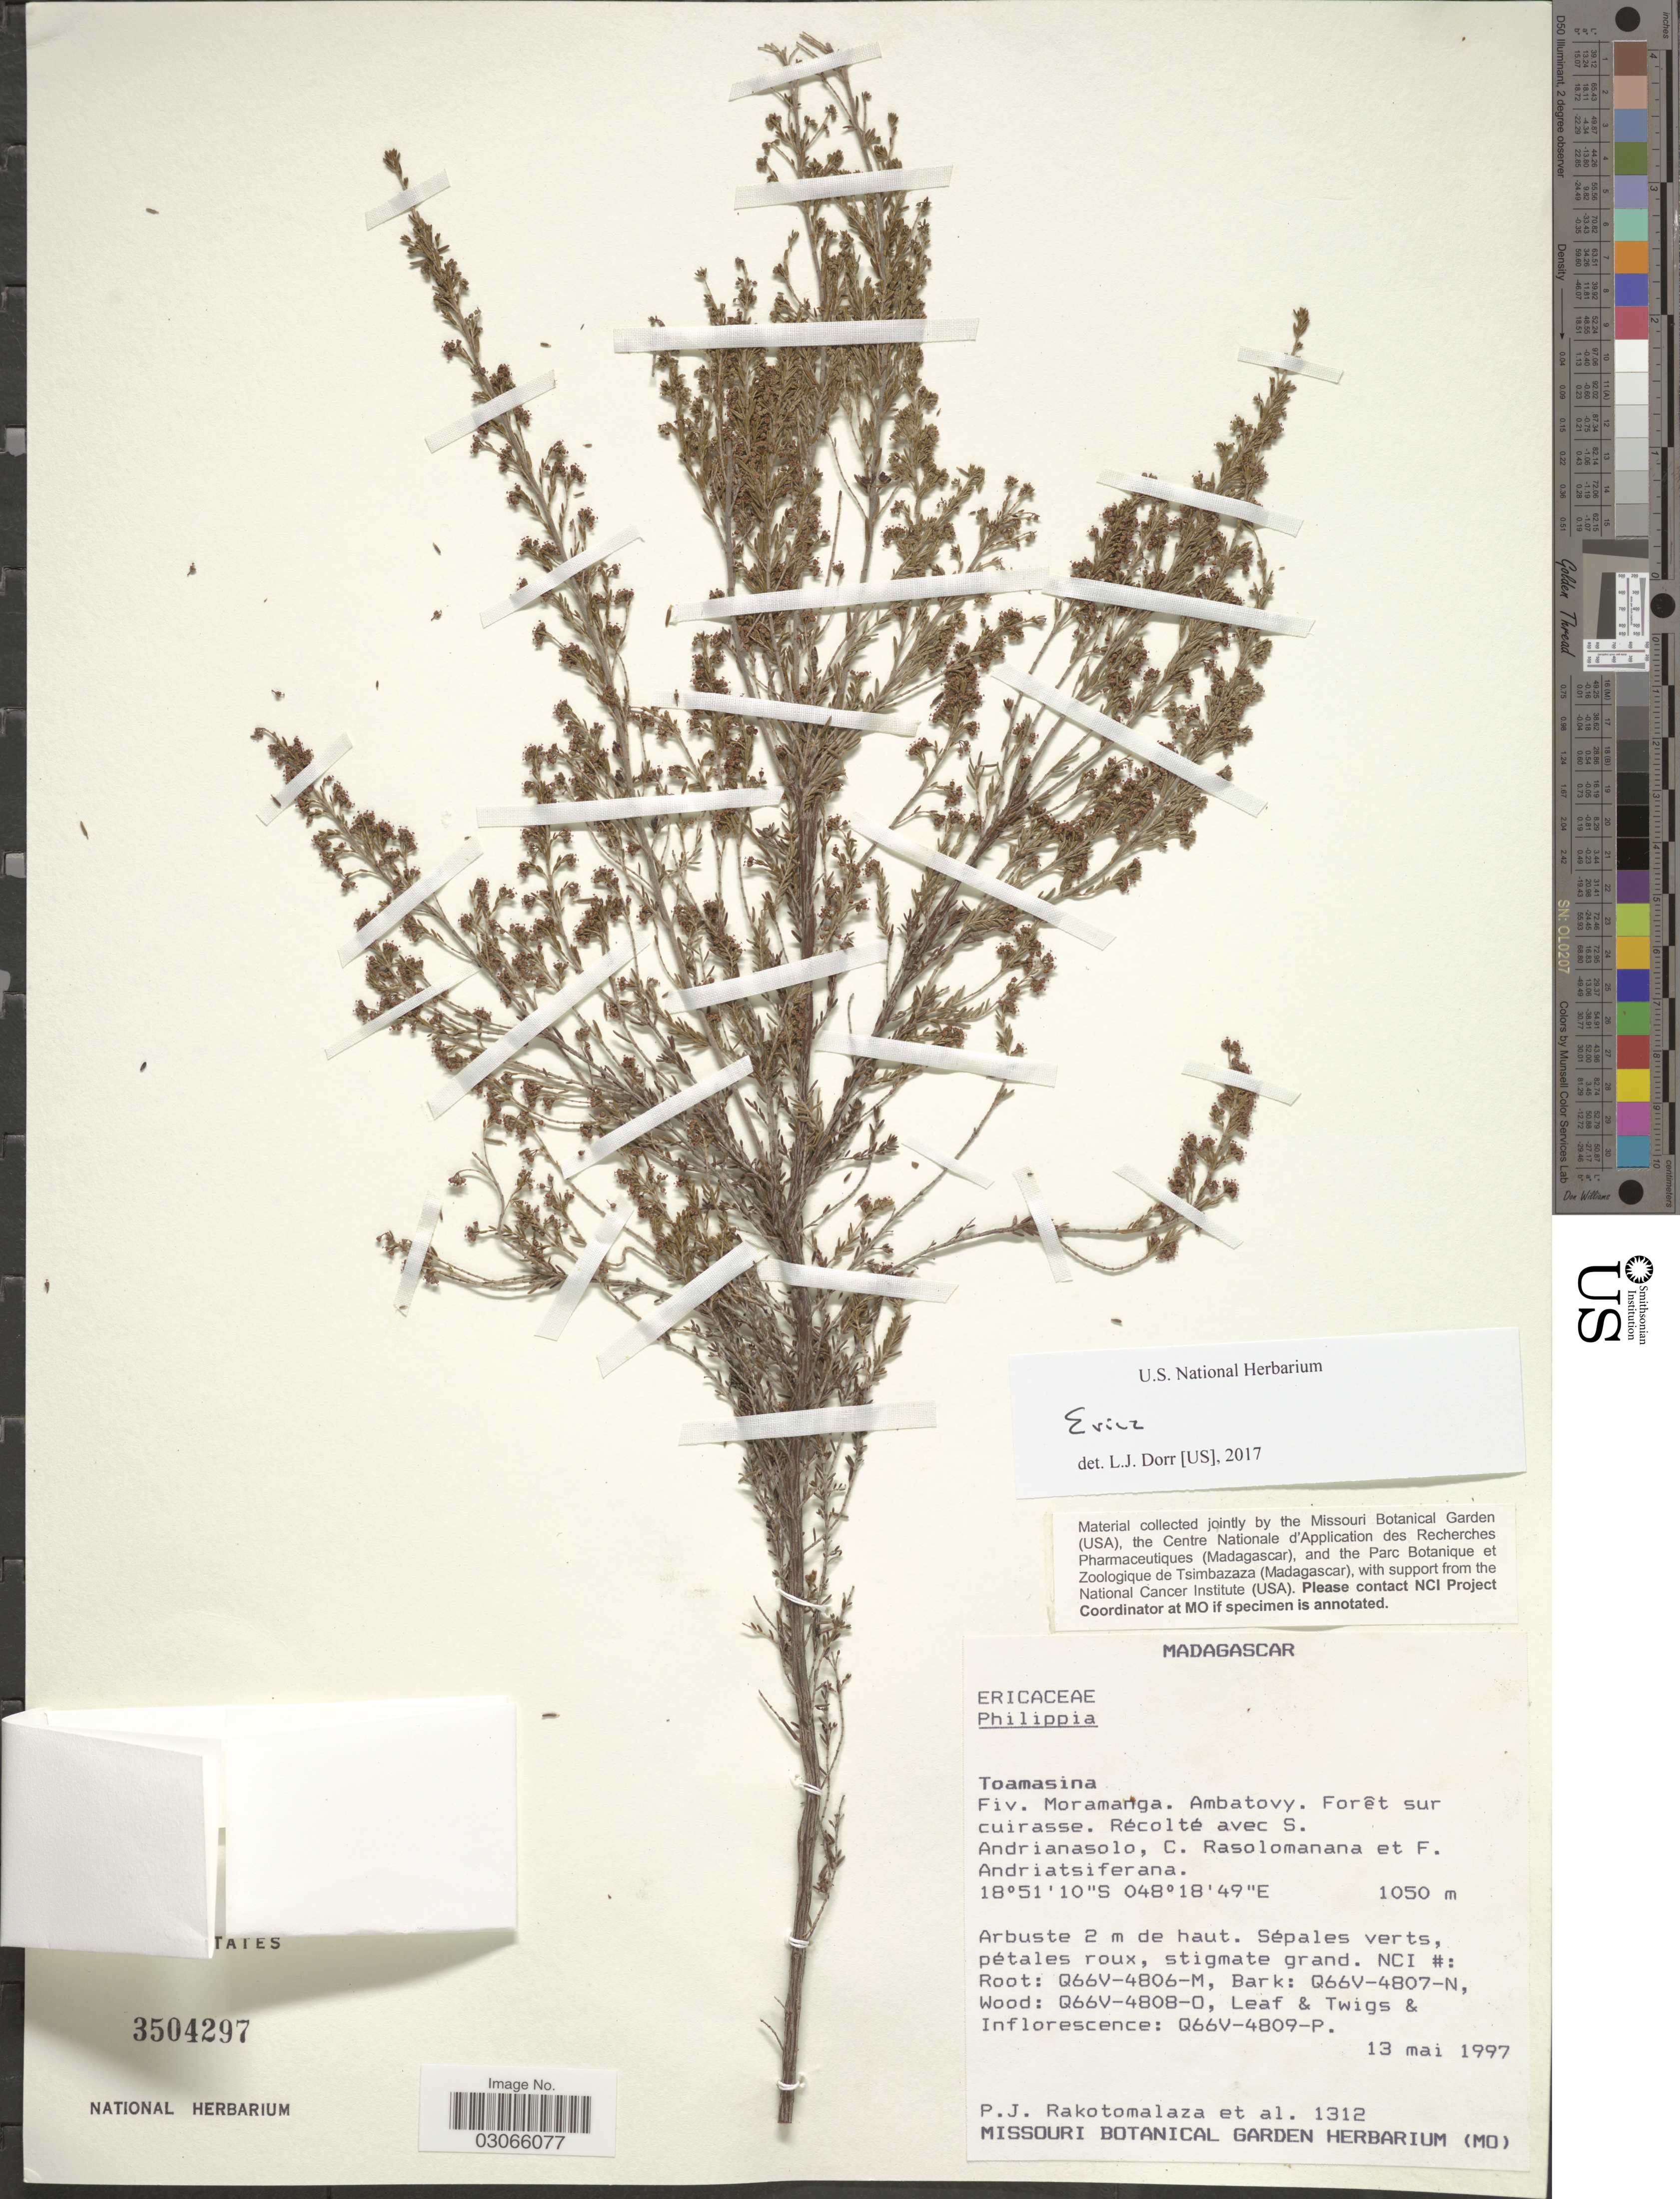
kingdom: Plantae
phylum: Tracheophyta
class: Magnoliopsida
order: Ericales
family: Ericaceae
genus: Erica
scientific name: Erica sp.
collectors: P. J. Rakotomalaza, S. Andrianasolo, C. Rasolomanana & F. Andriatsiferana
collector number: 1312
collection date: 1997-05-13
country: Madagascar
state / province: Alaotra Mangoro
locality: Fiv. Moramanga. Ambatovy. Forêt sur cuirasse.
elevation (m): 1050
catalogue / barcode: US 3504297